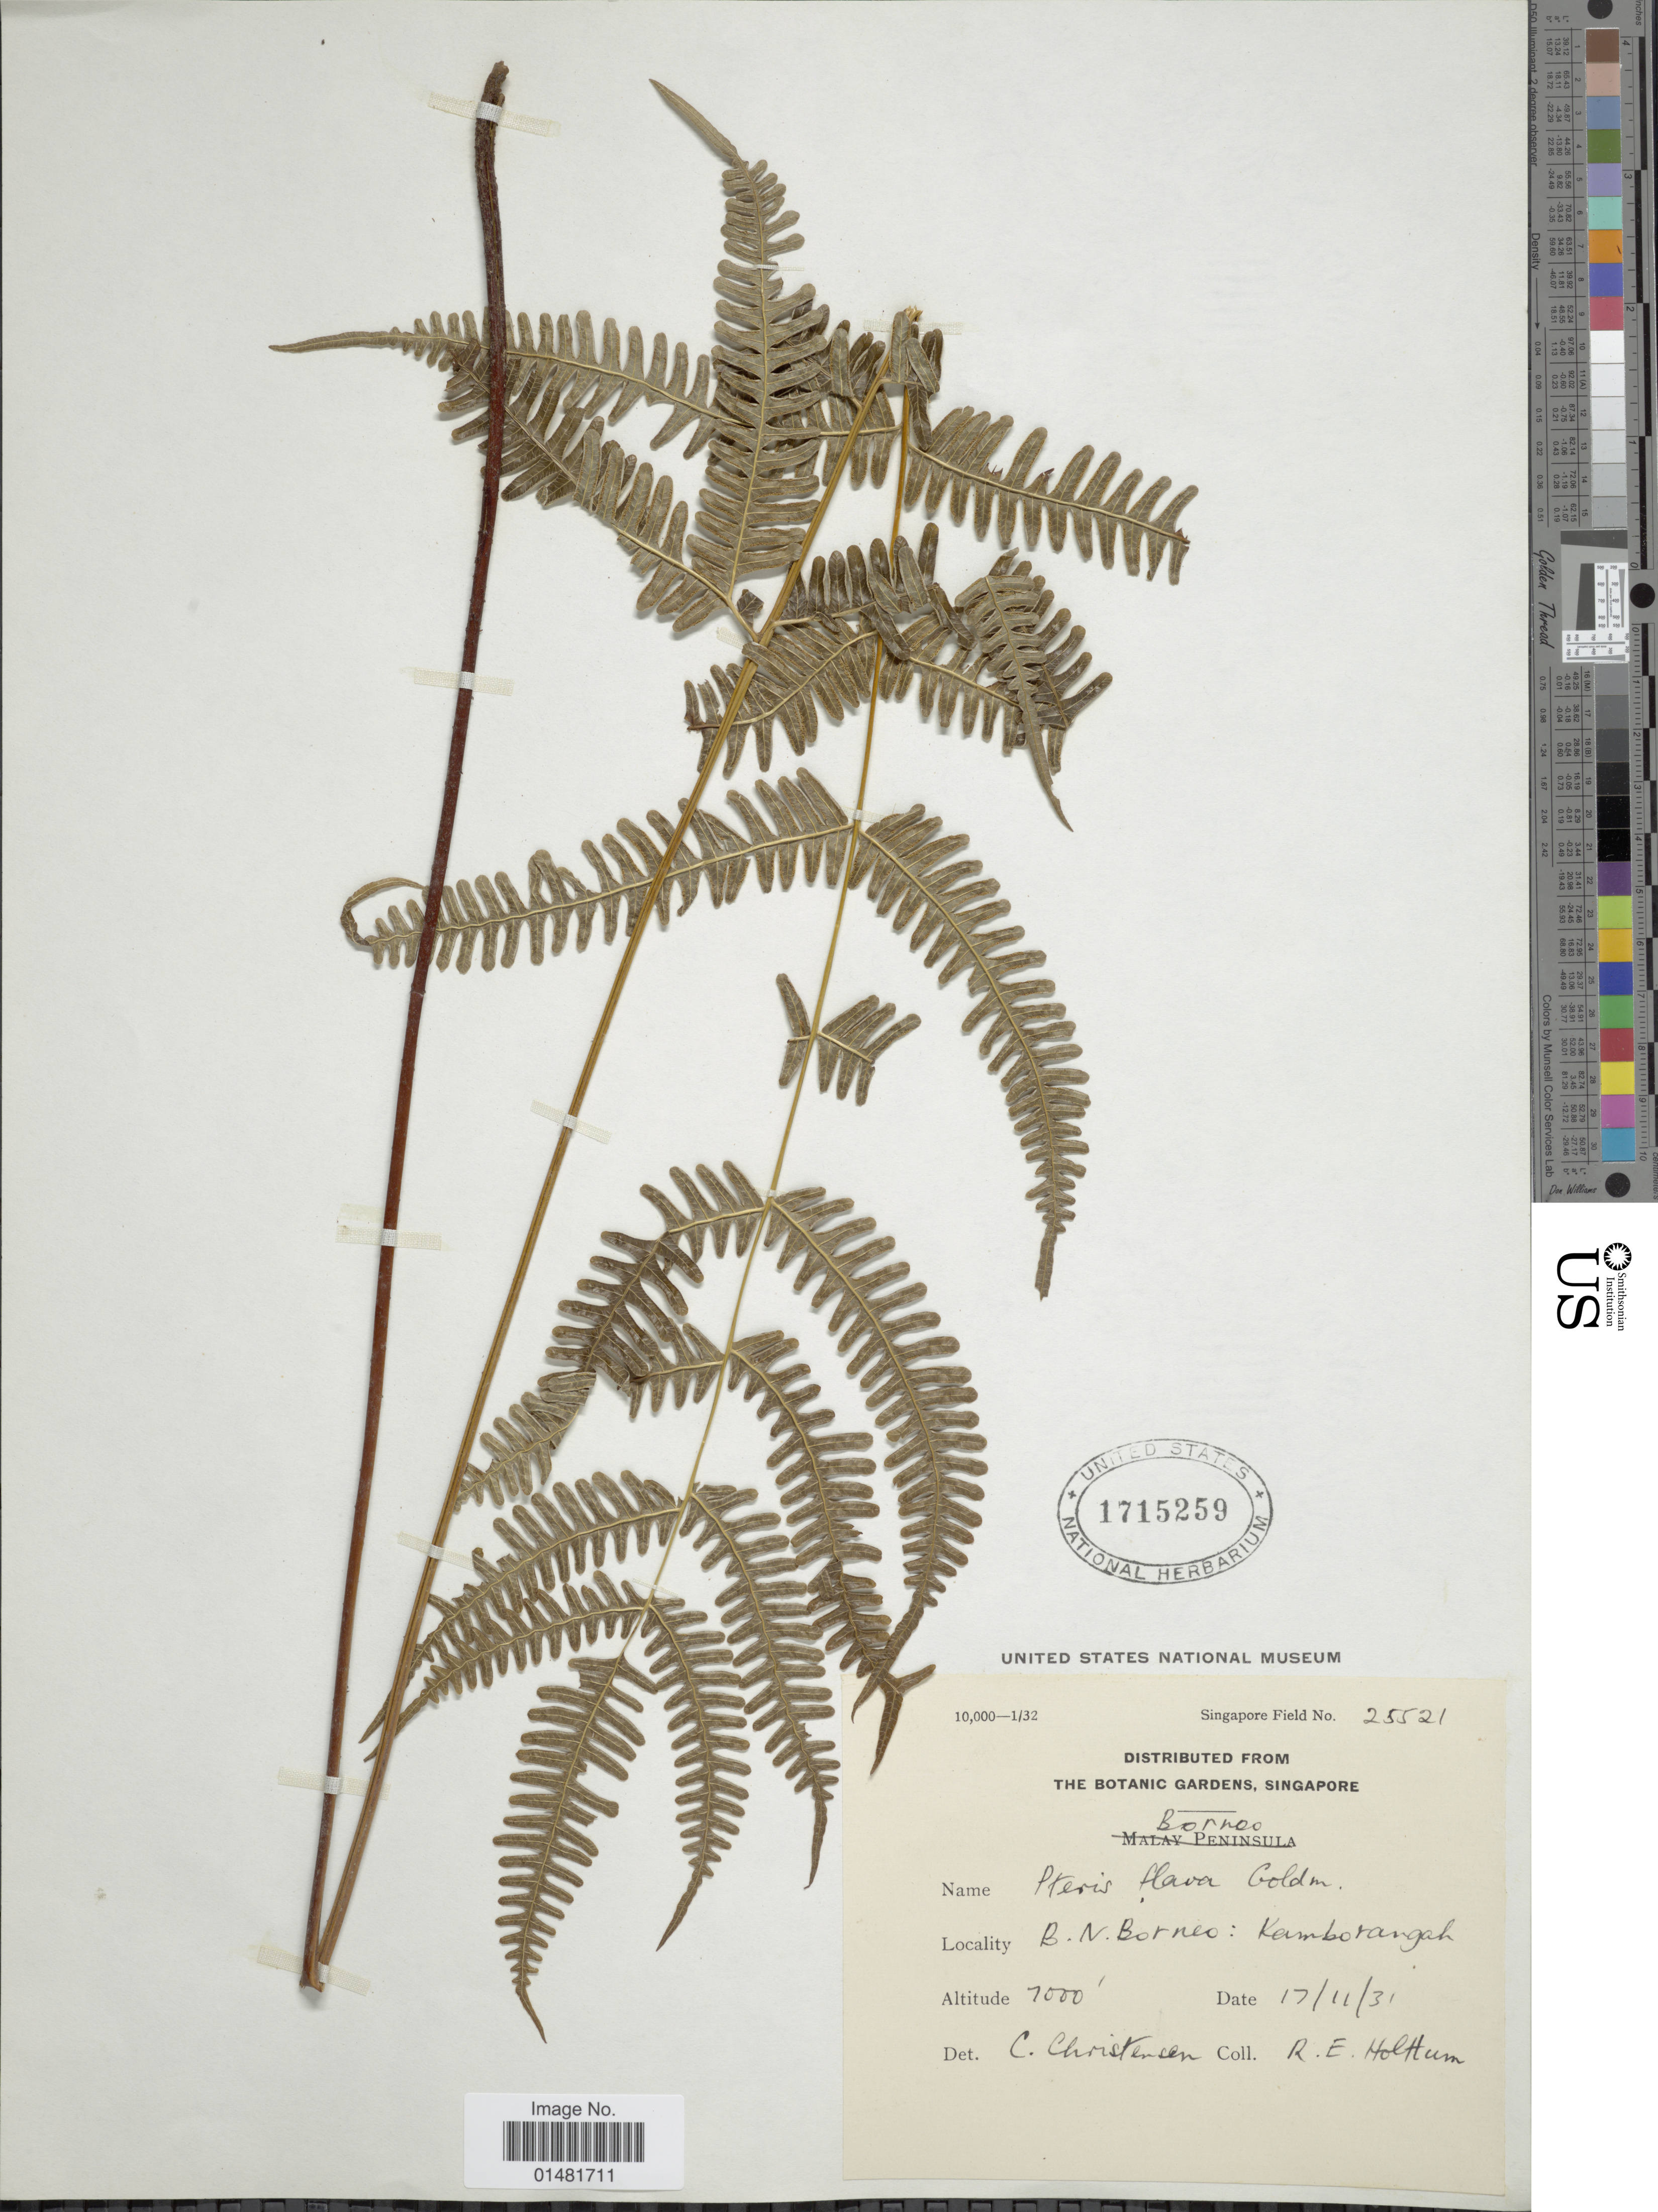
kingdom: Plantae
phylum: Tracheophyta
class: Polypodiopsida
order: Polypodiales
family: Pteridaceae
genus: Pteris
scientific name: Pteris flava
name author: Merr.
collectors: R. E. Holttum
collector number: Singapore Field 25521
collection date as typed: Transcribed d/m/y: 17/11/31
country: Malaysia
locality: Borneo, B.N. Borneo: Kamborangah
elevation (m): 2134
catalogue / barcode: US 1715259